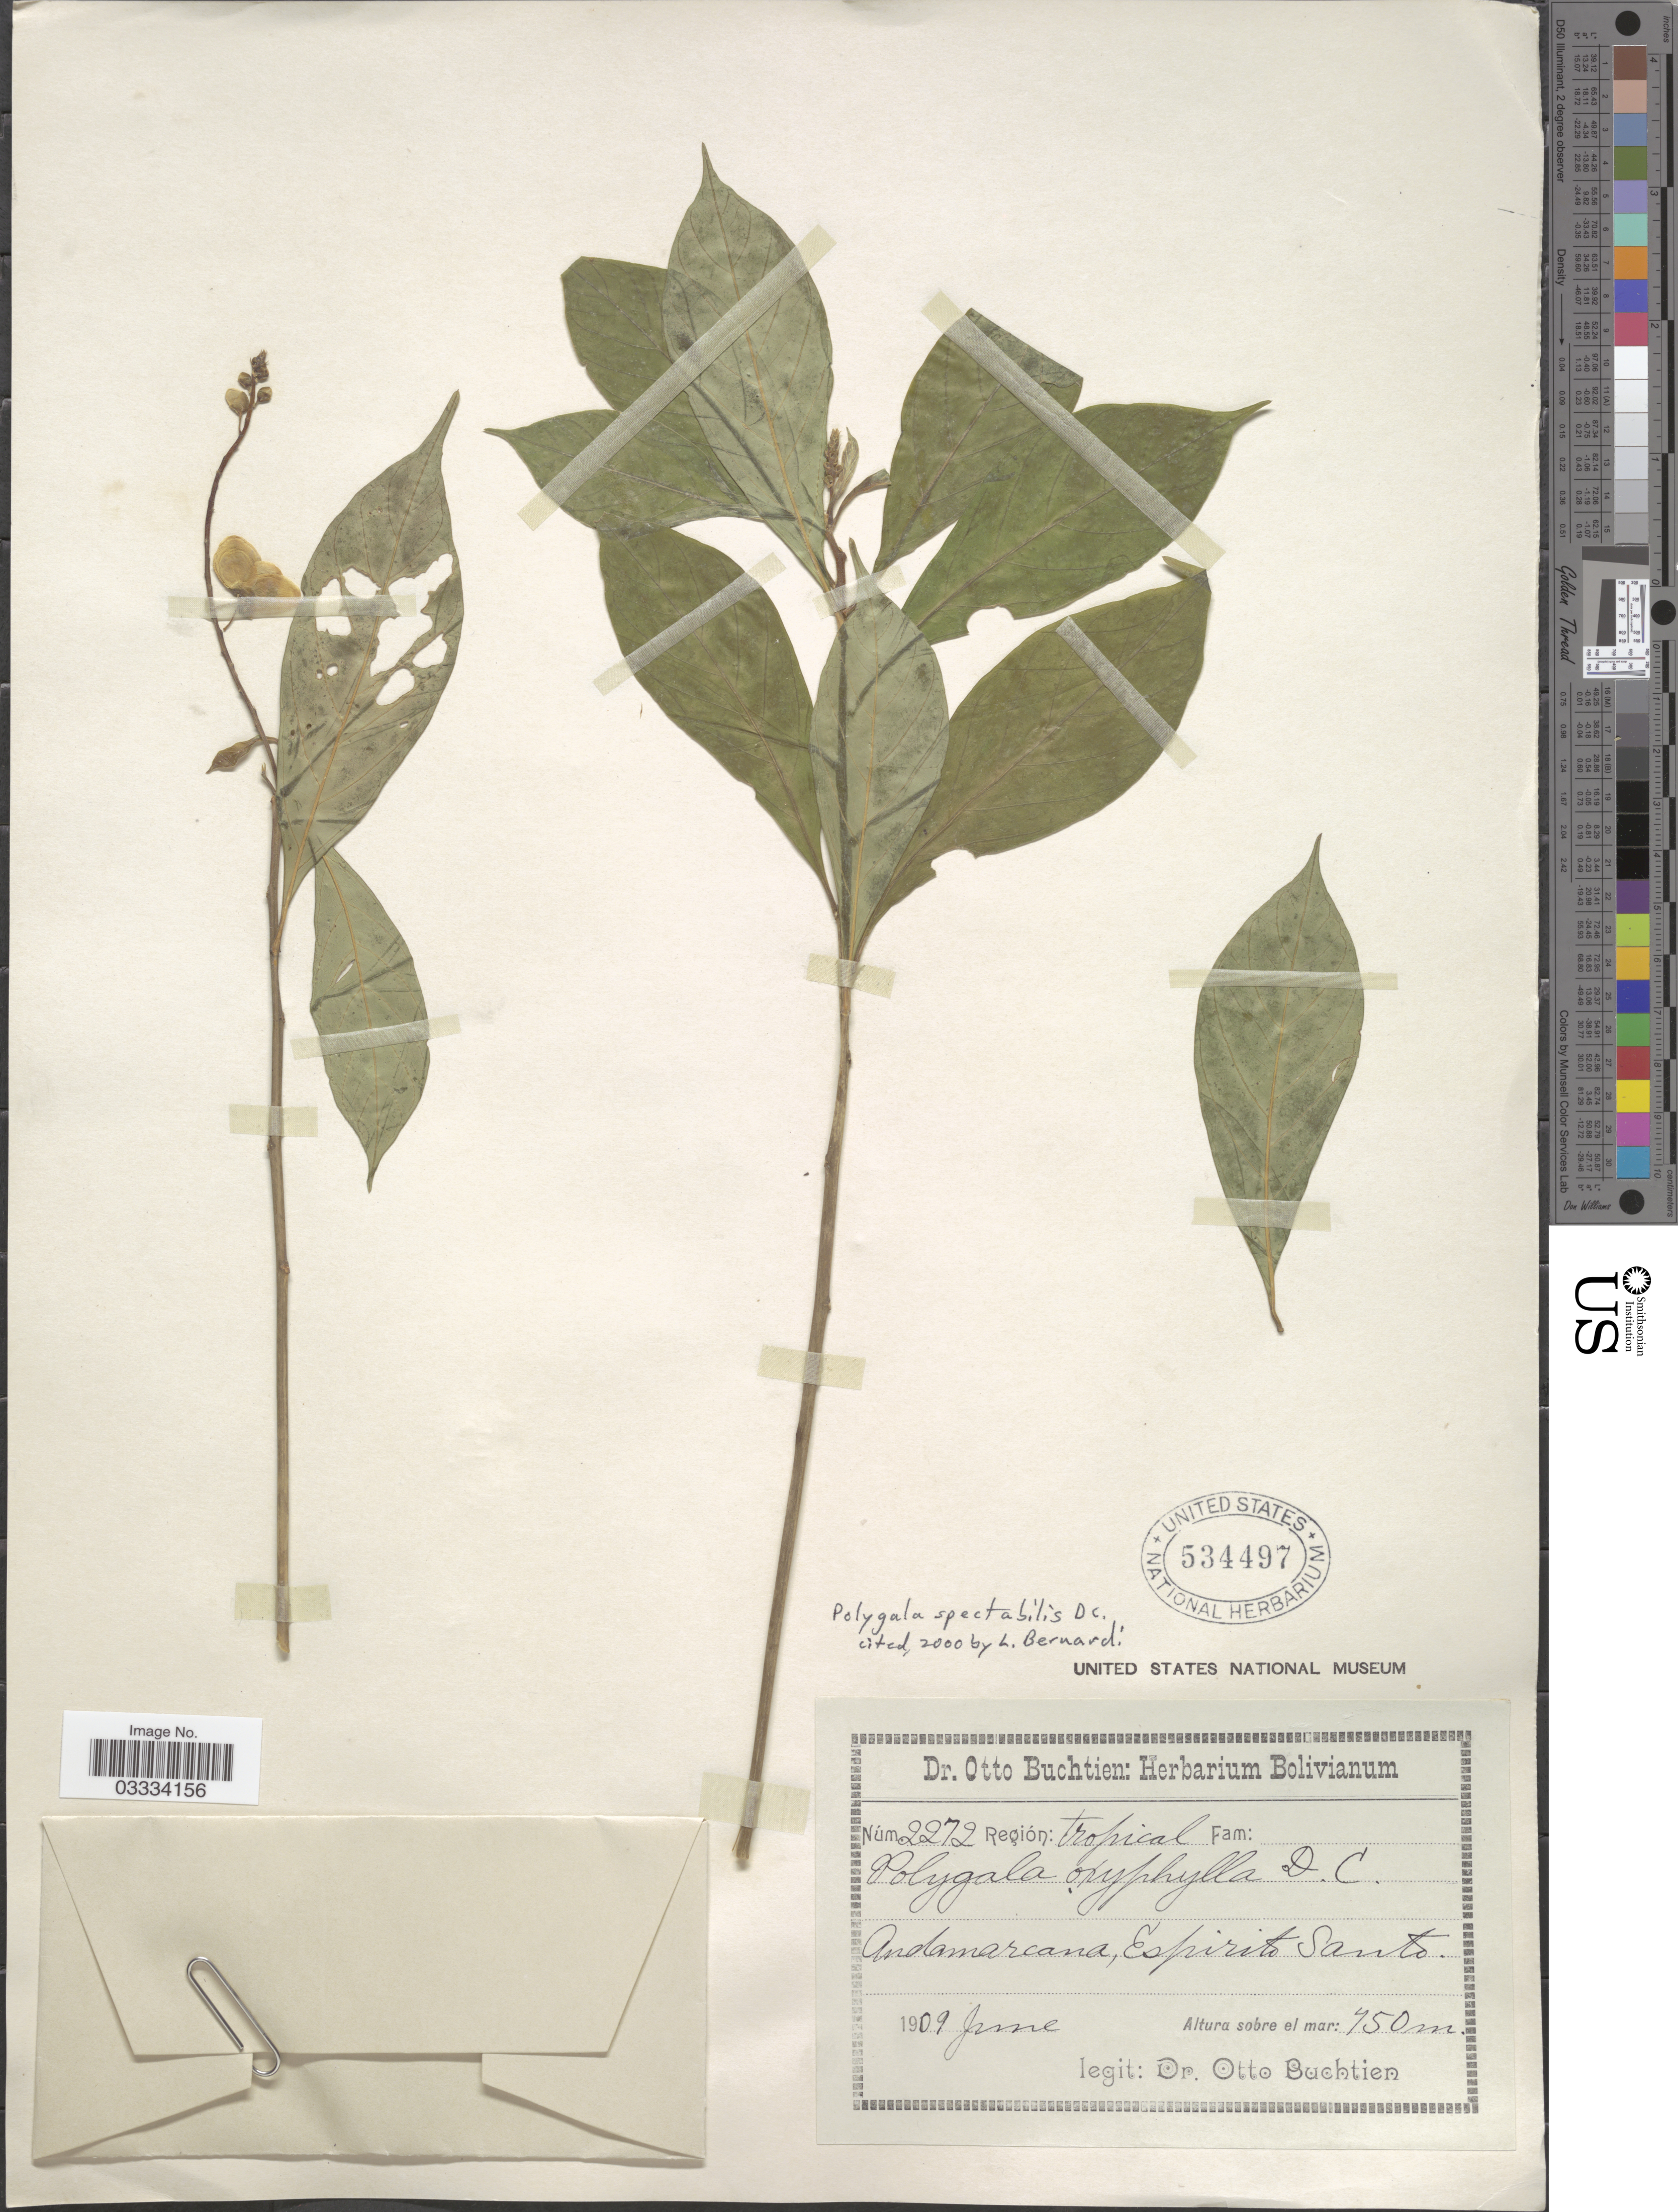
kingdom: Plantae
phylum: Tracheophyta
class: Magnoliopsida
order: Fabales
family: Polygalaceae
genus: Caamembeca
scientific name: Caamembeca andina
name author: (A.W. Benn.) J.F.B. Pastore & Mabb.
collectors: O. Buchtien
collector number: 2272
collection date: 1909-06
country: Bolivia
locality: Andamarcana, Espirito Santo.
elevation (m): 450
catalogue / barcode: US 534497